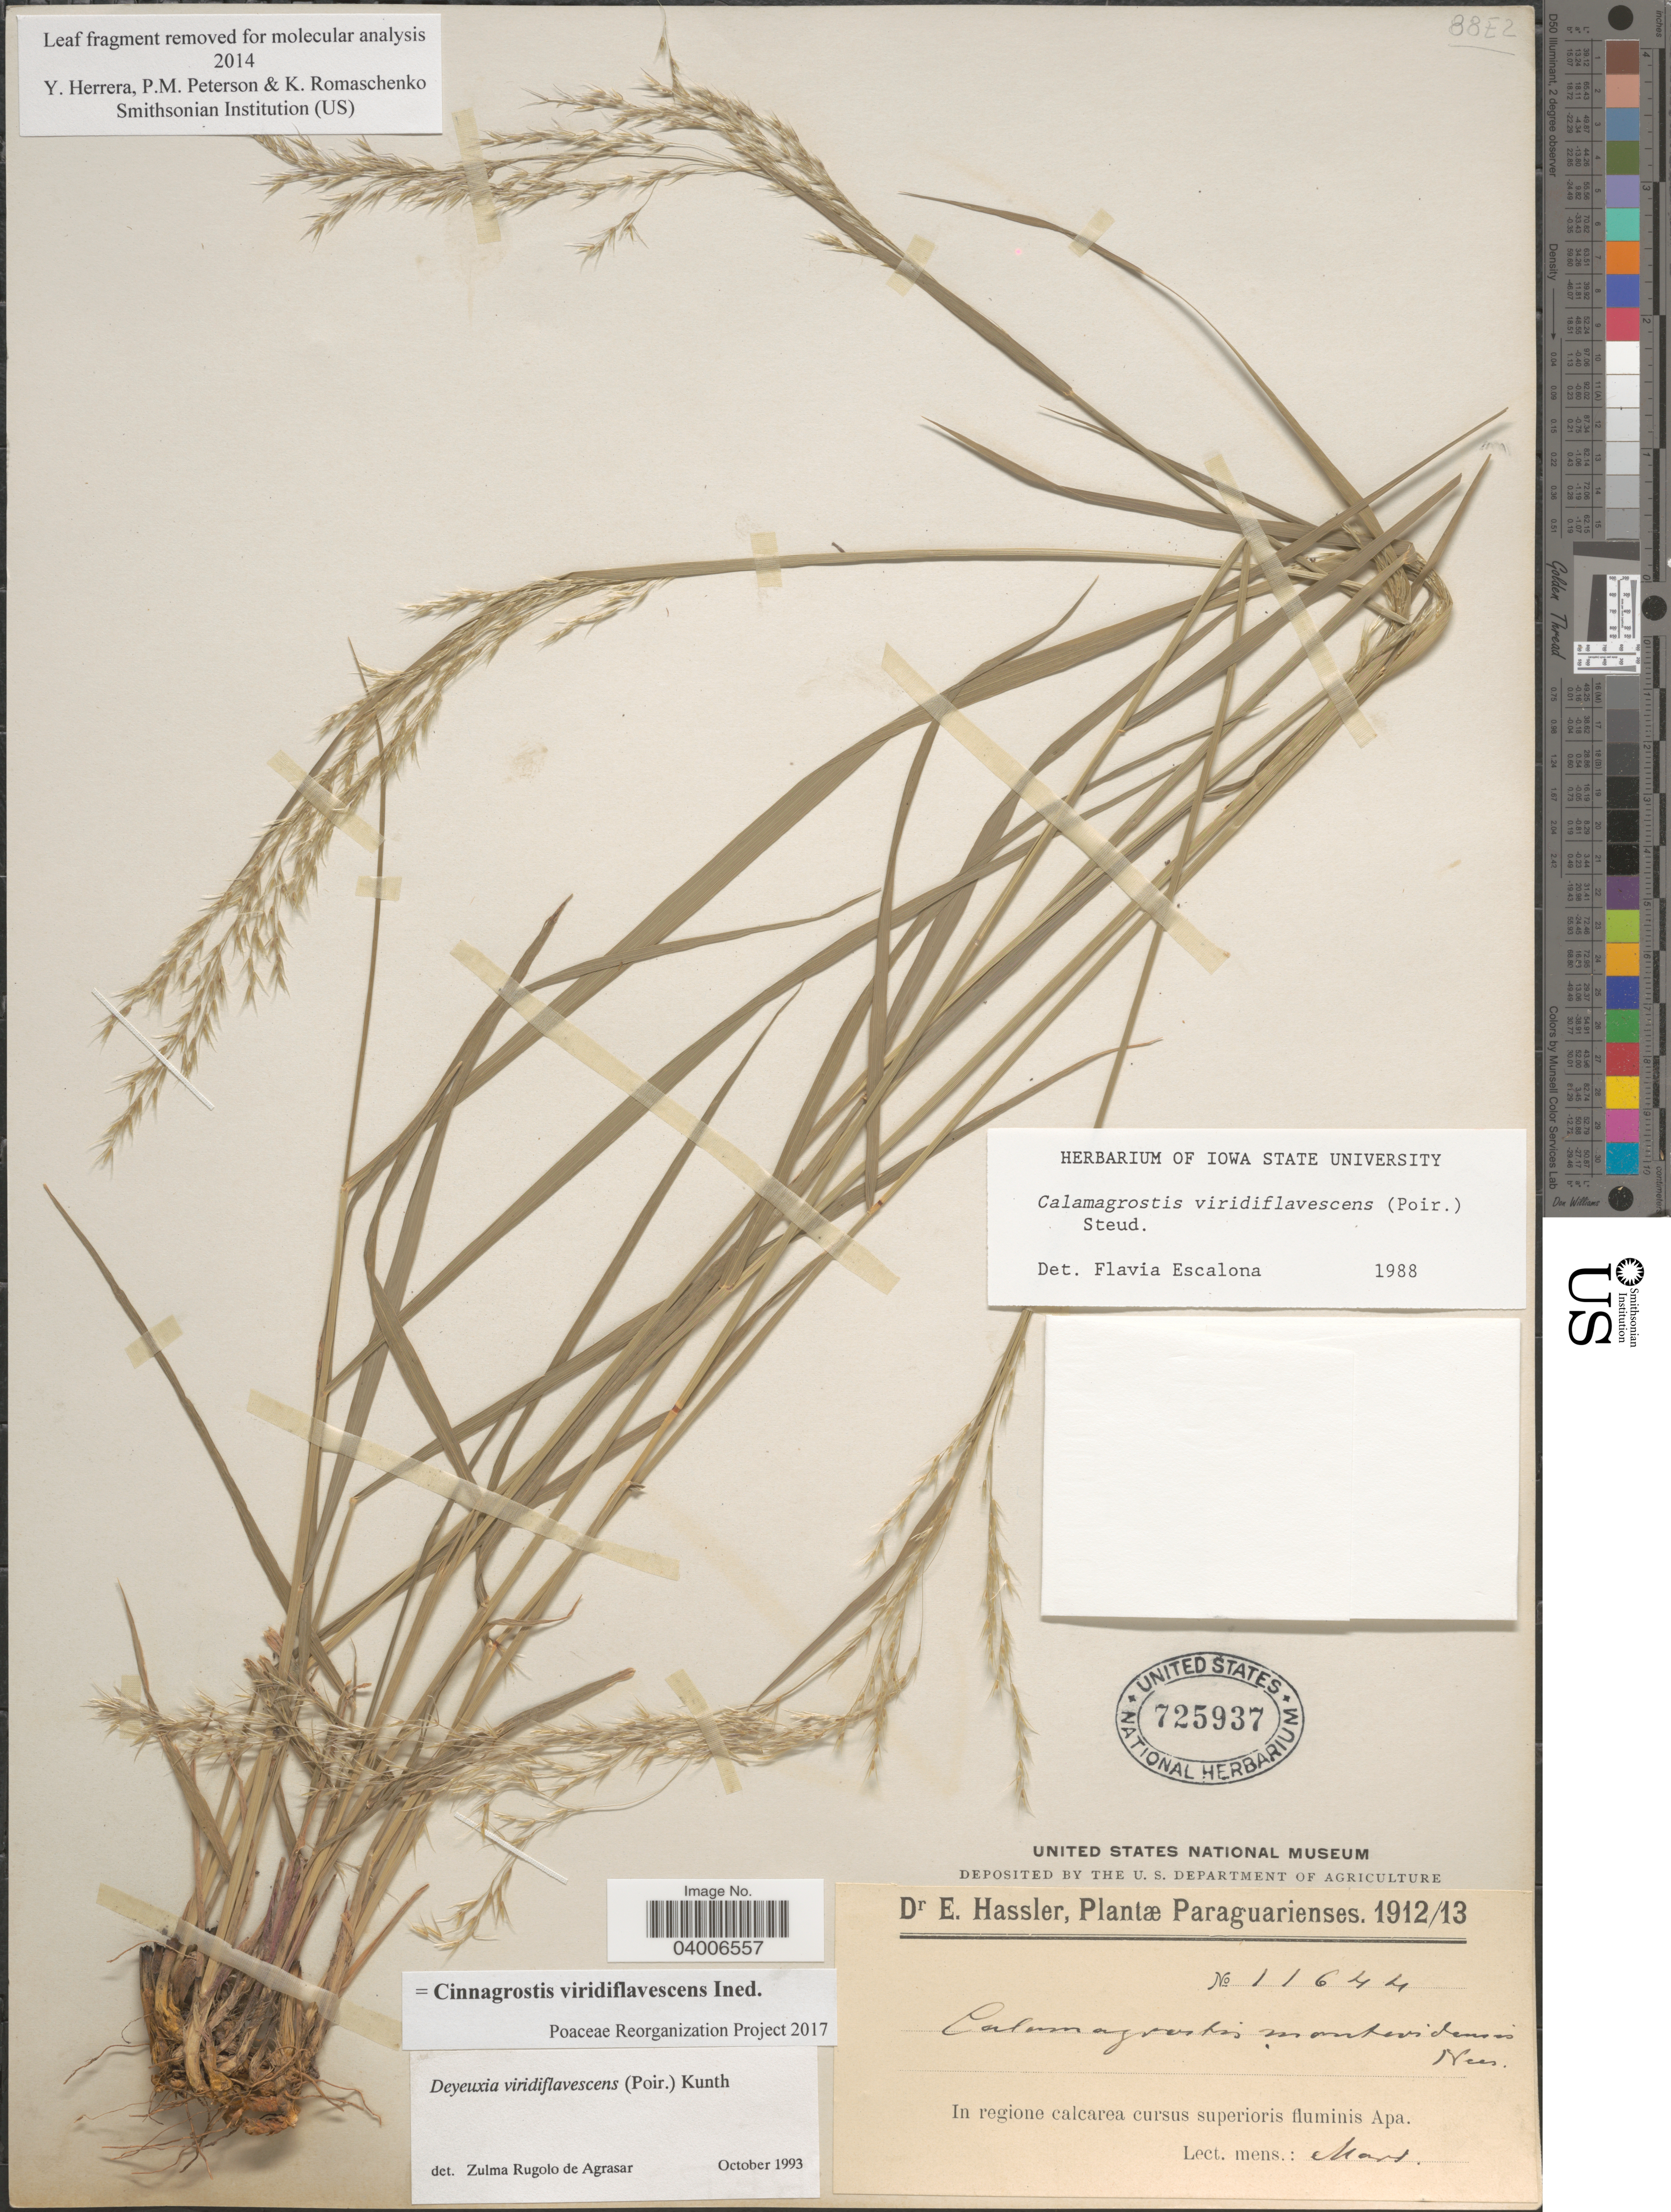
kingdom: Plantae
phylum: Tracheophyta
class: Liliopsida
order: Poales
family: Poaceae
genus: Cinnagrostis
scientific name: Cinnagrostis viridiflavescens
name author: (Poir.) P.M. Peterson et al.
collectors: E. Hassler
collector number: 11644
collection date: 1912-03/1913-03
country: Paraguay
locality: Paraguarienses. In regione calcarea cursus superioris fluminis Apa.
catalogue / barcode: US 725937